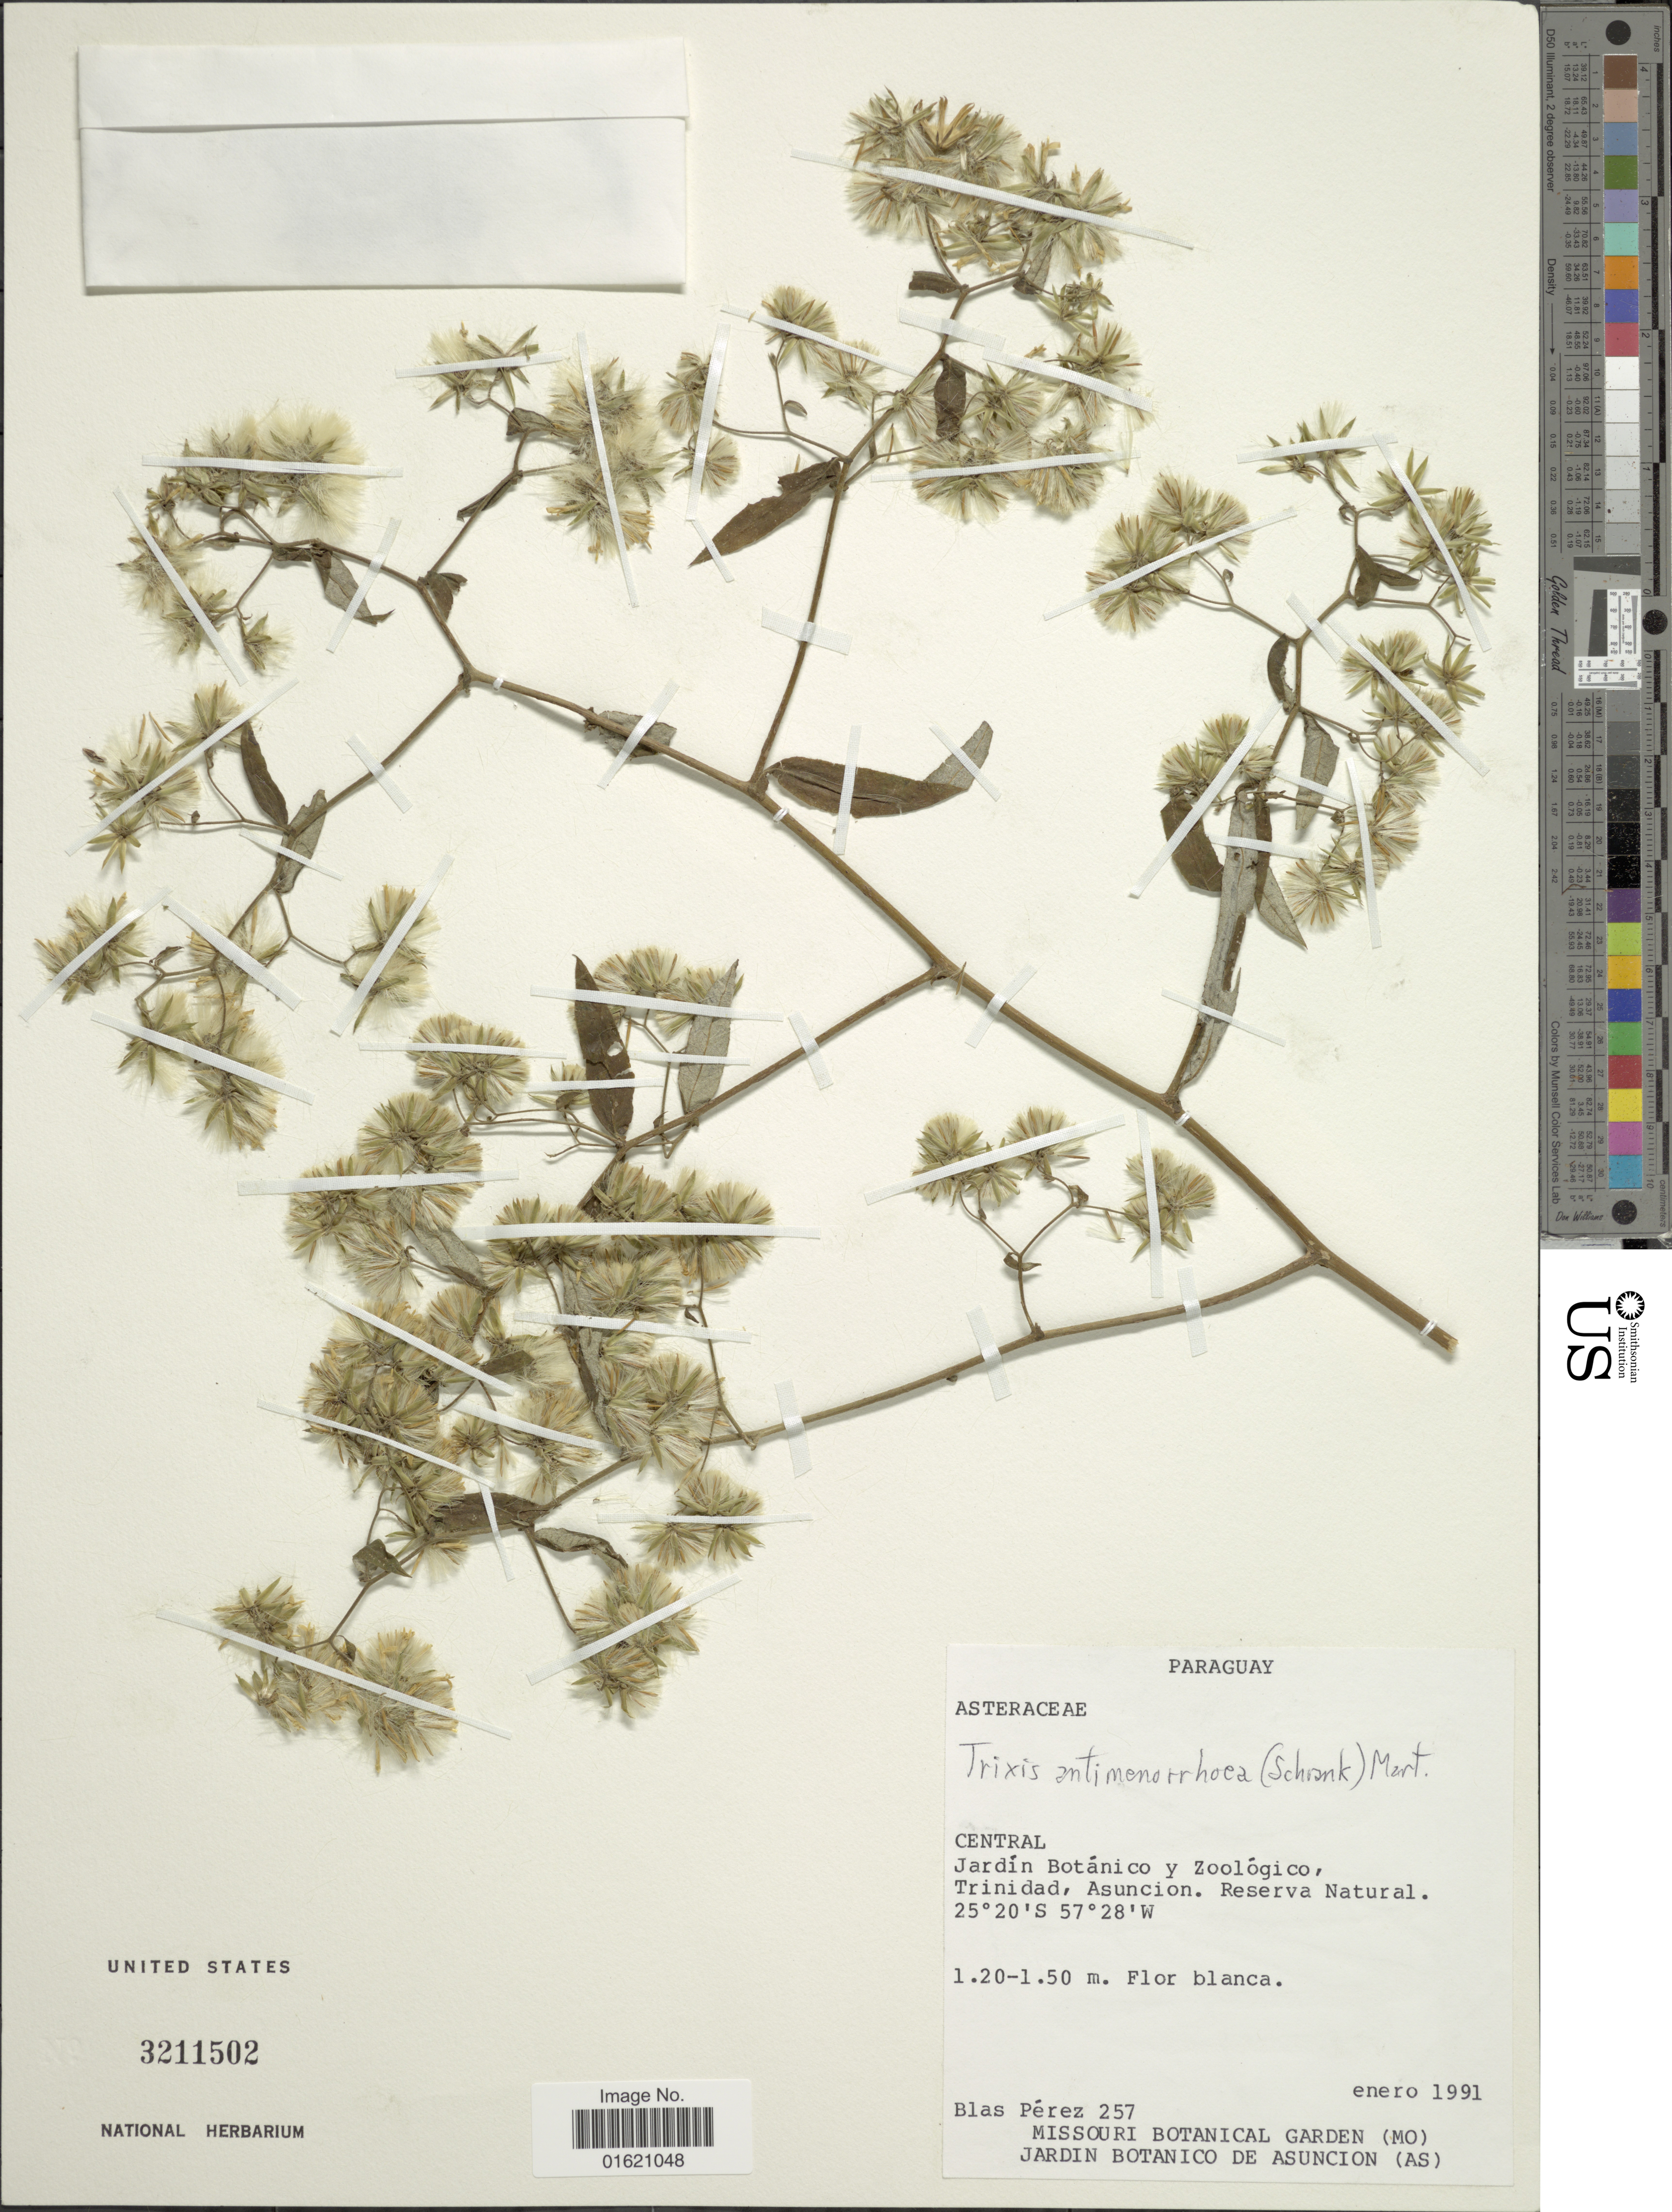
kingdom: Plantae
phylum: Tracheophyta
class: Magnoliopsida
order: Asterales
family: Asteraceae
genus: Trixis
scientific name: Trixis antimenorrhoea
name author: (Schrank) Mart. ex Kuntze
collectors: B. Pérez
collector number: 257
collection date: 1991-01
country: Paraguay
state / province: Asuncion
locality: Jardín Botánico y Zoológico, Trinidad, Reserve Natural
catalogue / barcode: US 3211502